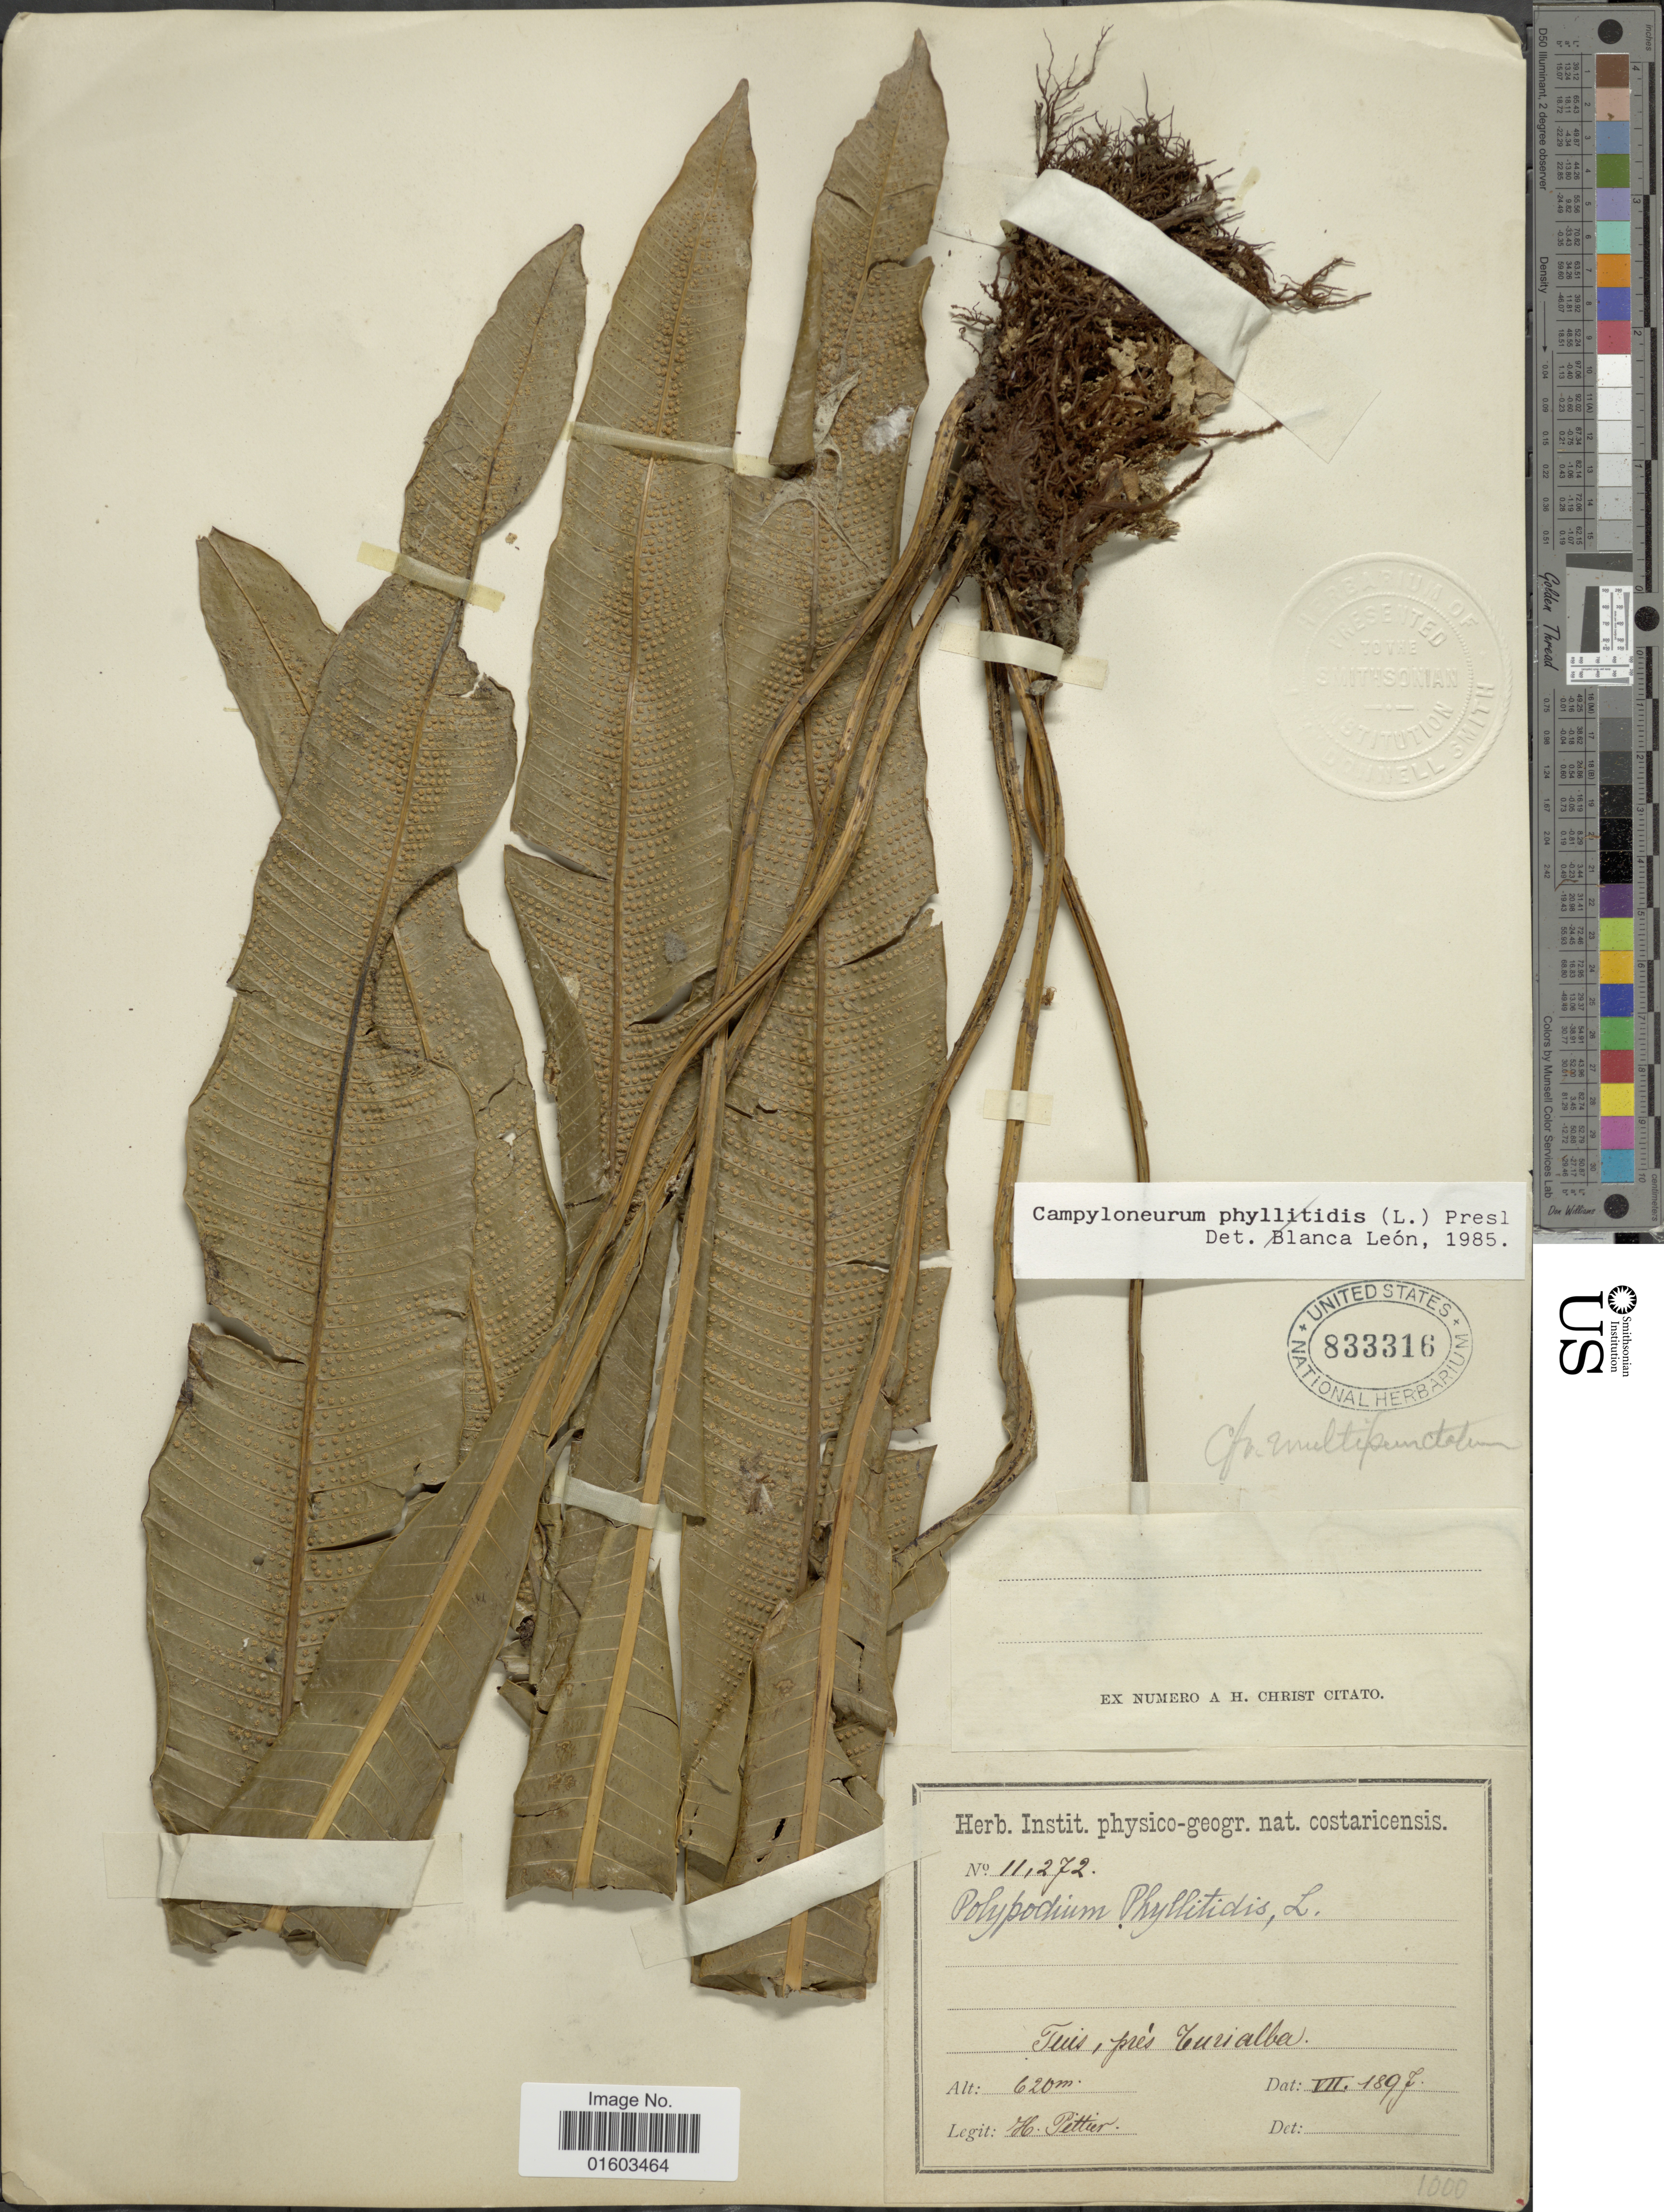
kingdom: Plantae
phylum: Tracheophyta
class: Polypodiopsida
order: Polypodiales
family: Polypodiaceae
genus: Campyloneurum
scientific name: Campyloneurum xalapense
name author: Fée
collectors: H. F. Pittier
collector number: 11272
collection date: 1897-07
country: El Salvador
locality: Forets, pres Curialba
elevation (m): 620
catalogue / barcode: US 833316